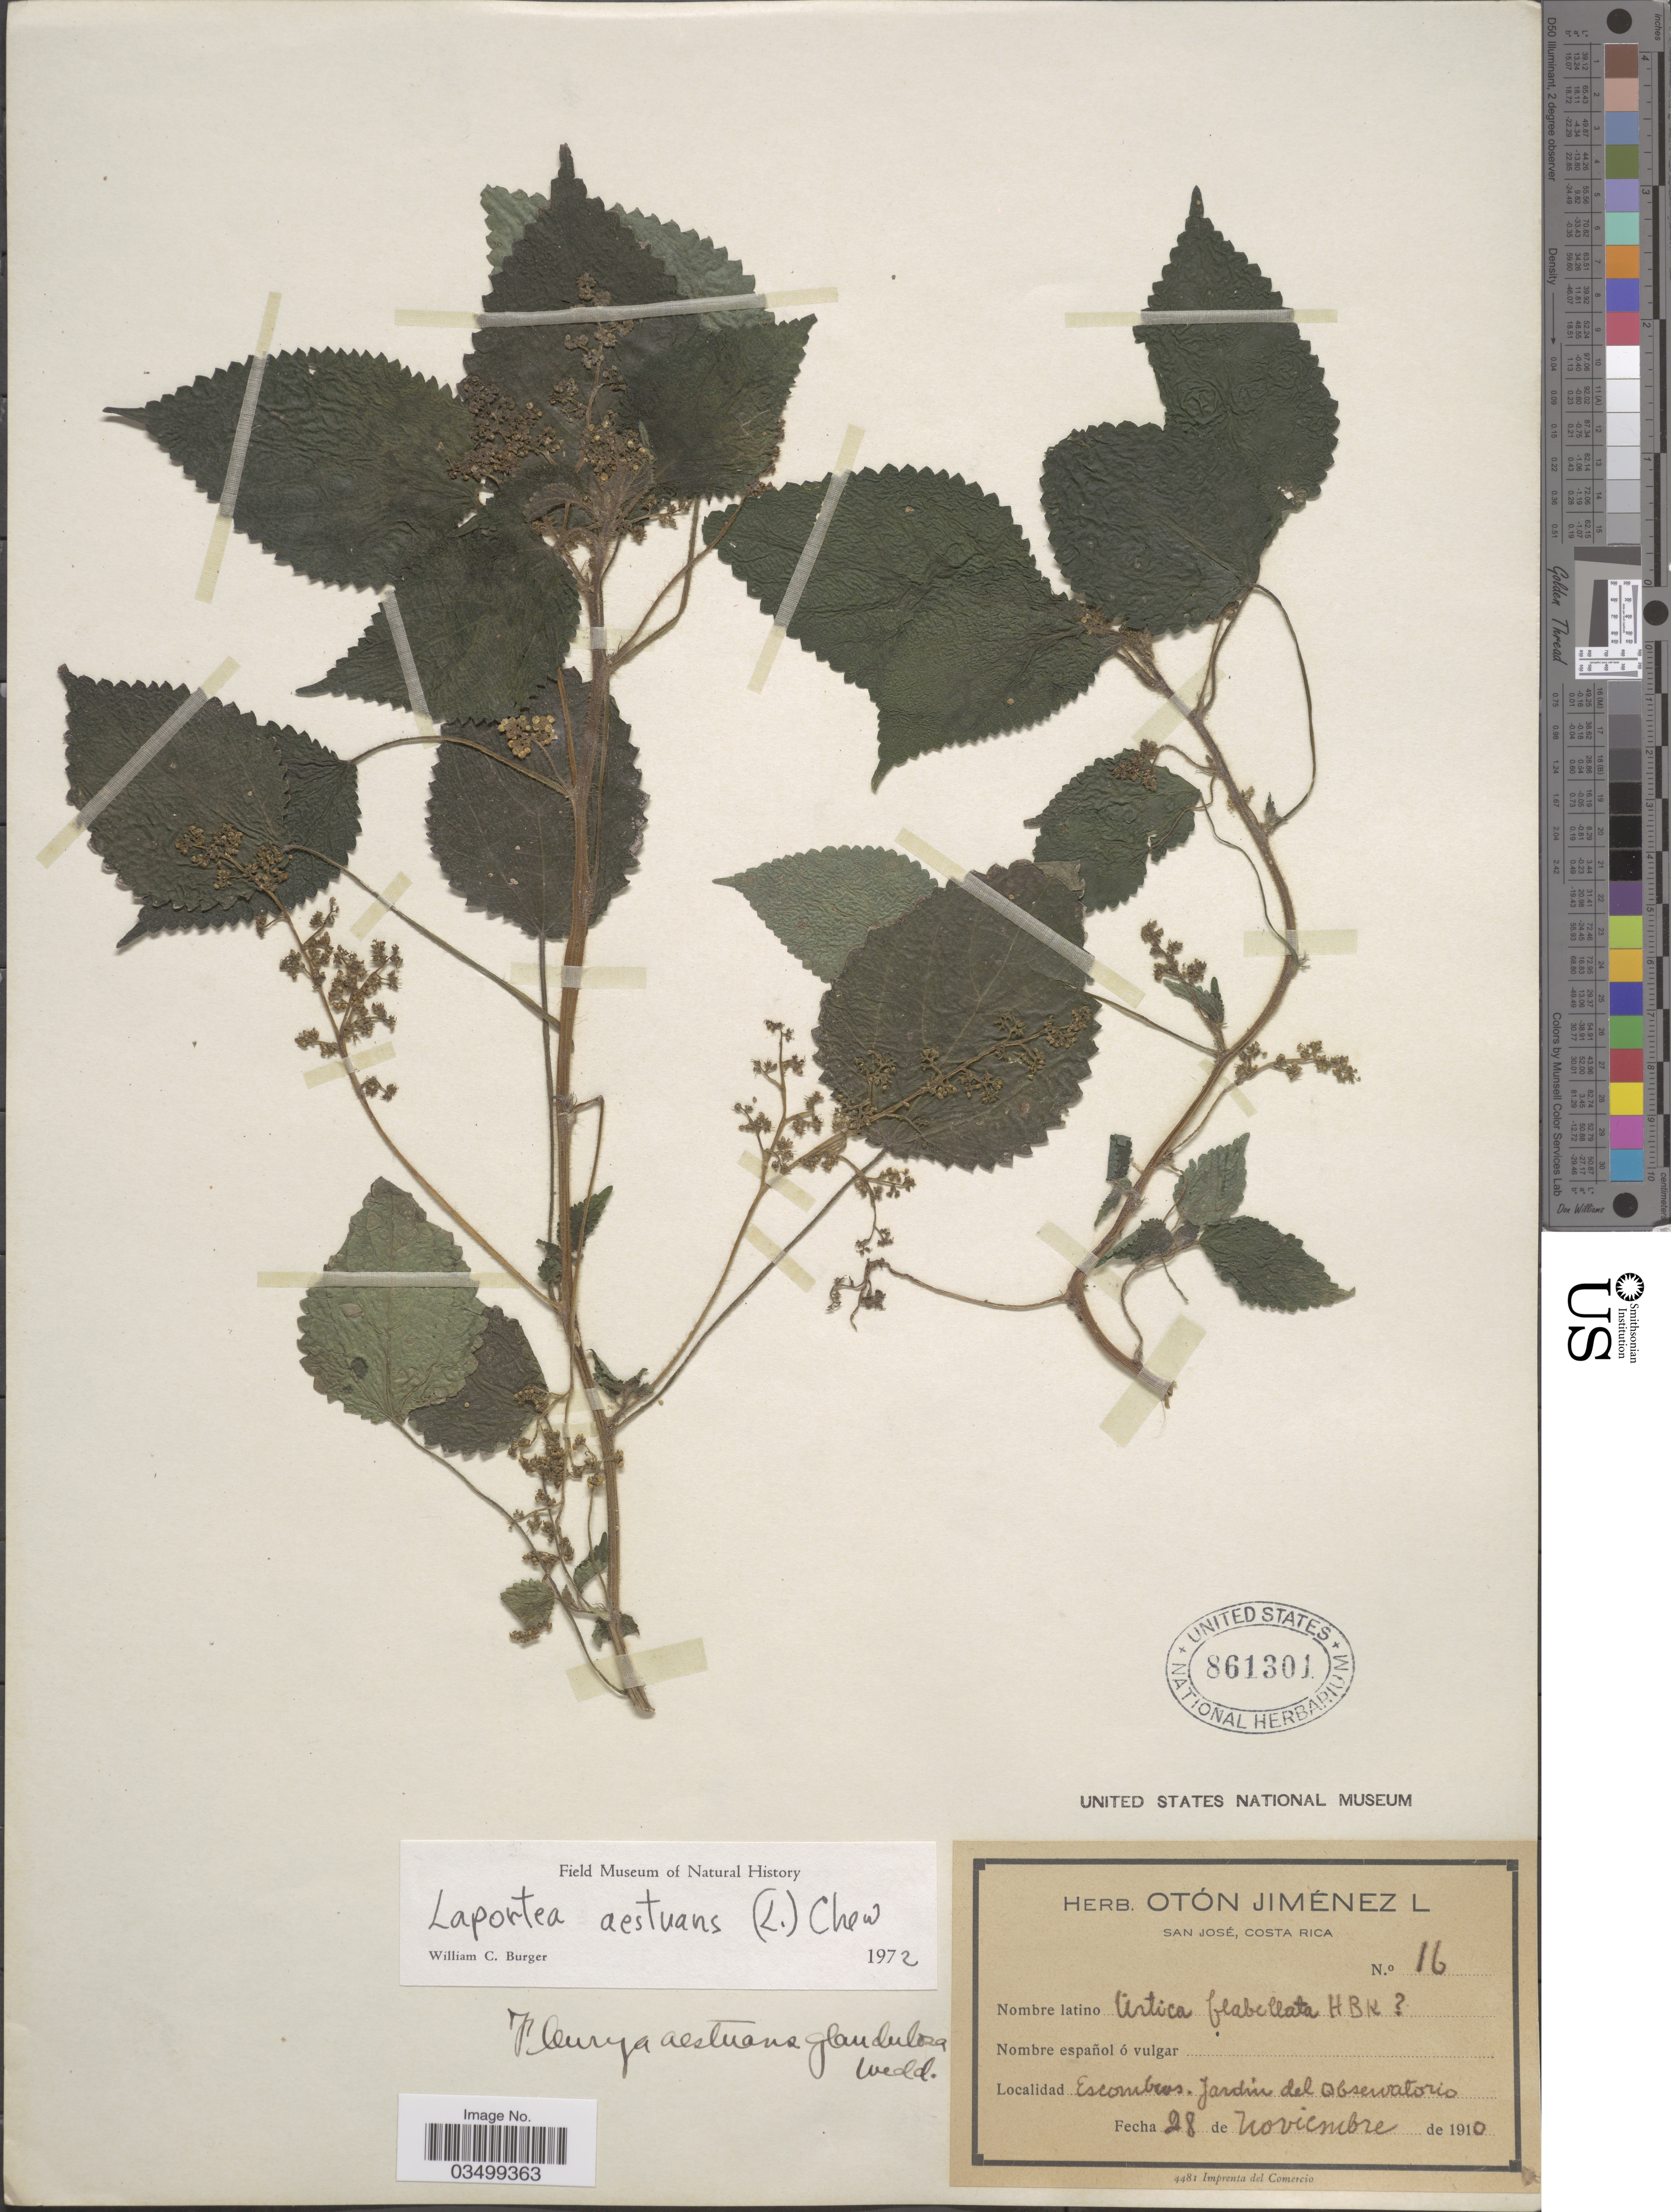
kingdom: Plantae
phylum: Tracheophyta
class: Magnoliopsida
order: Rosales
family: Urticaceae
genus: Laportea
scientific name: Laportea aestuans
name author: (L.) Chew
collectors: Ex herb. Oton Jiménez L.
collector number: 16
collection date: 1910-11-28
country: Costa Rica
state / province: San José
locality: Escombros. Jardin del Observatorio.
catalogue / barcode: US 861301